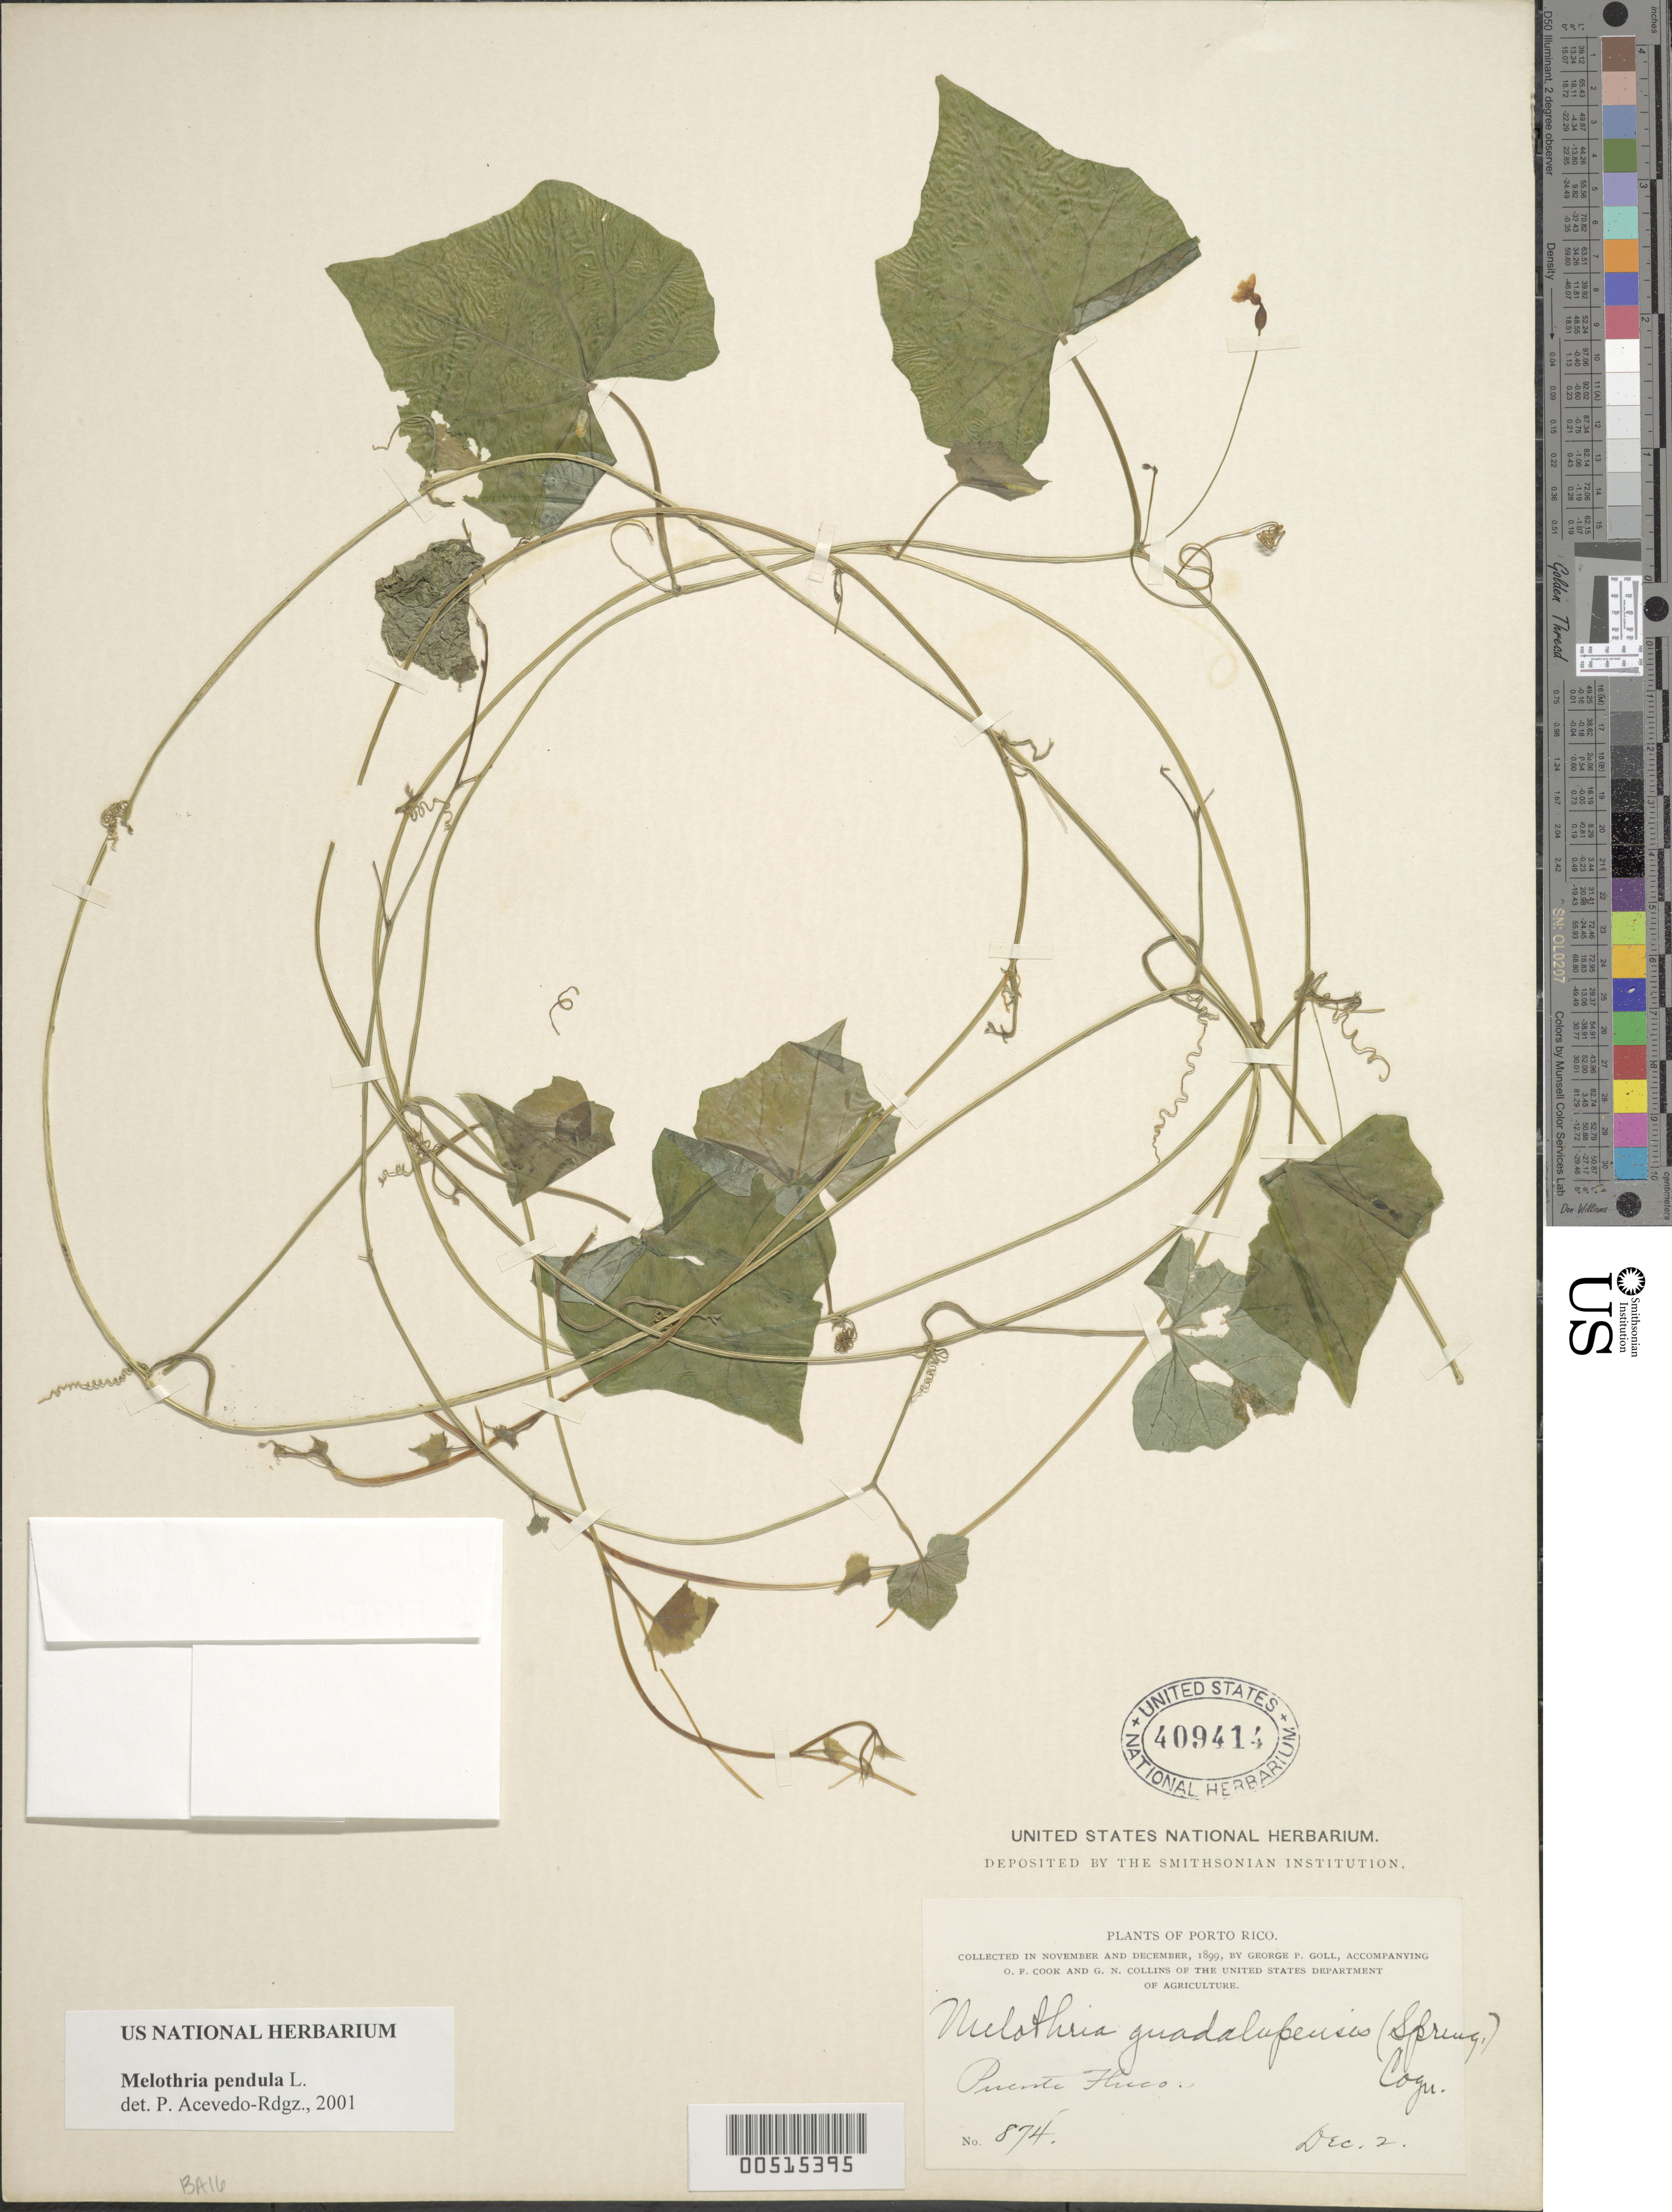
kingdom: Plantae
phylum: Tracheophyta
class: Magnoliopsida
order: Cucurbitales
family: Cucurbitaceae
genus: Melothria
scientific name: Melothria guadalupensis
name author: (Spreng.) Cogn.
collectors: G. Goll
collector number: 874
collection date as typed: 02 Dec 1899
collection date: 1899-12-02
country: Puerto Rico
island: Greater Antilles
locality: Puente Flaco.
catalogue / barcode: US 409414